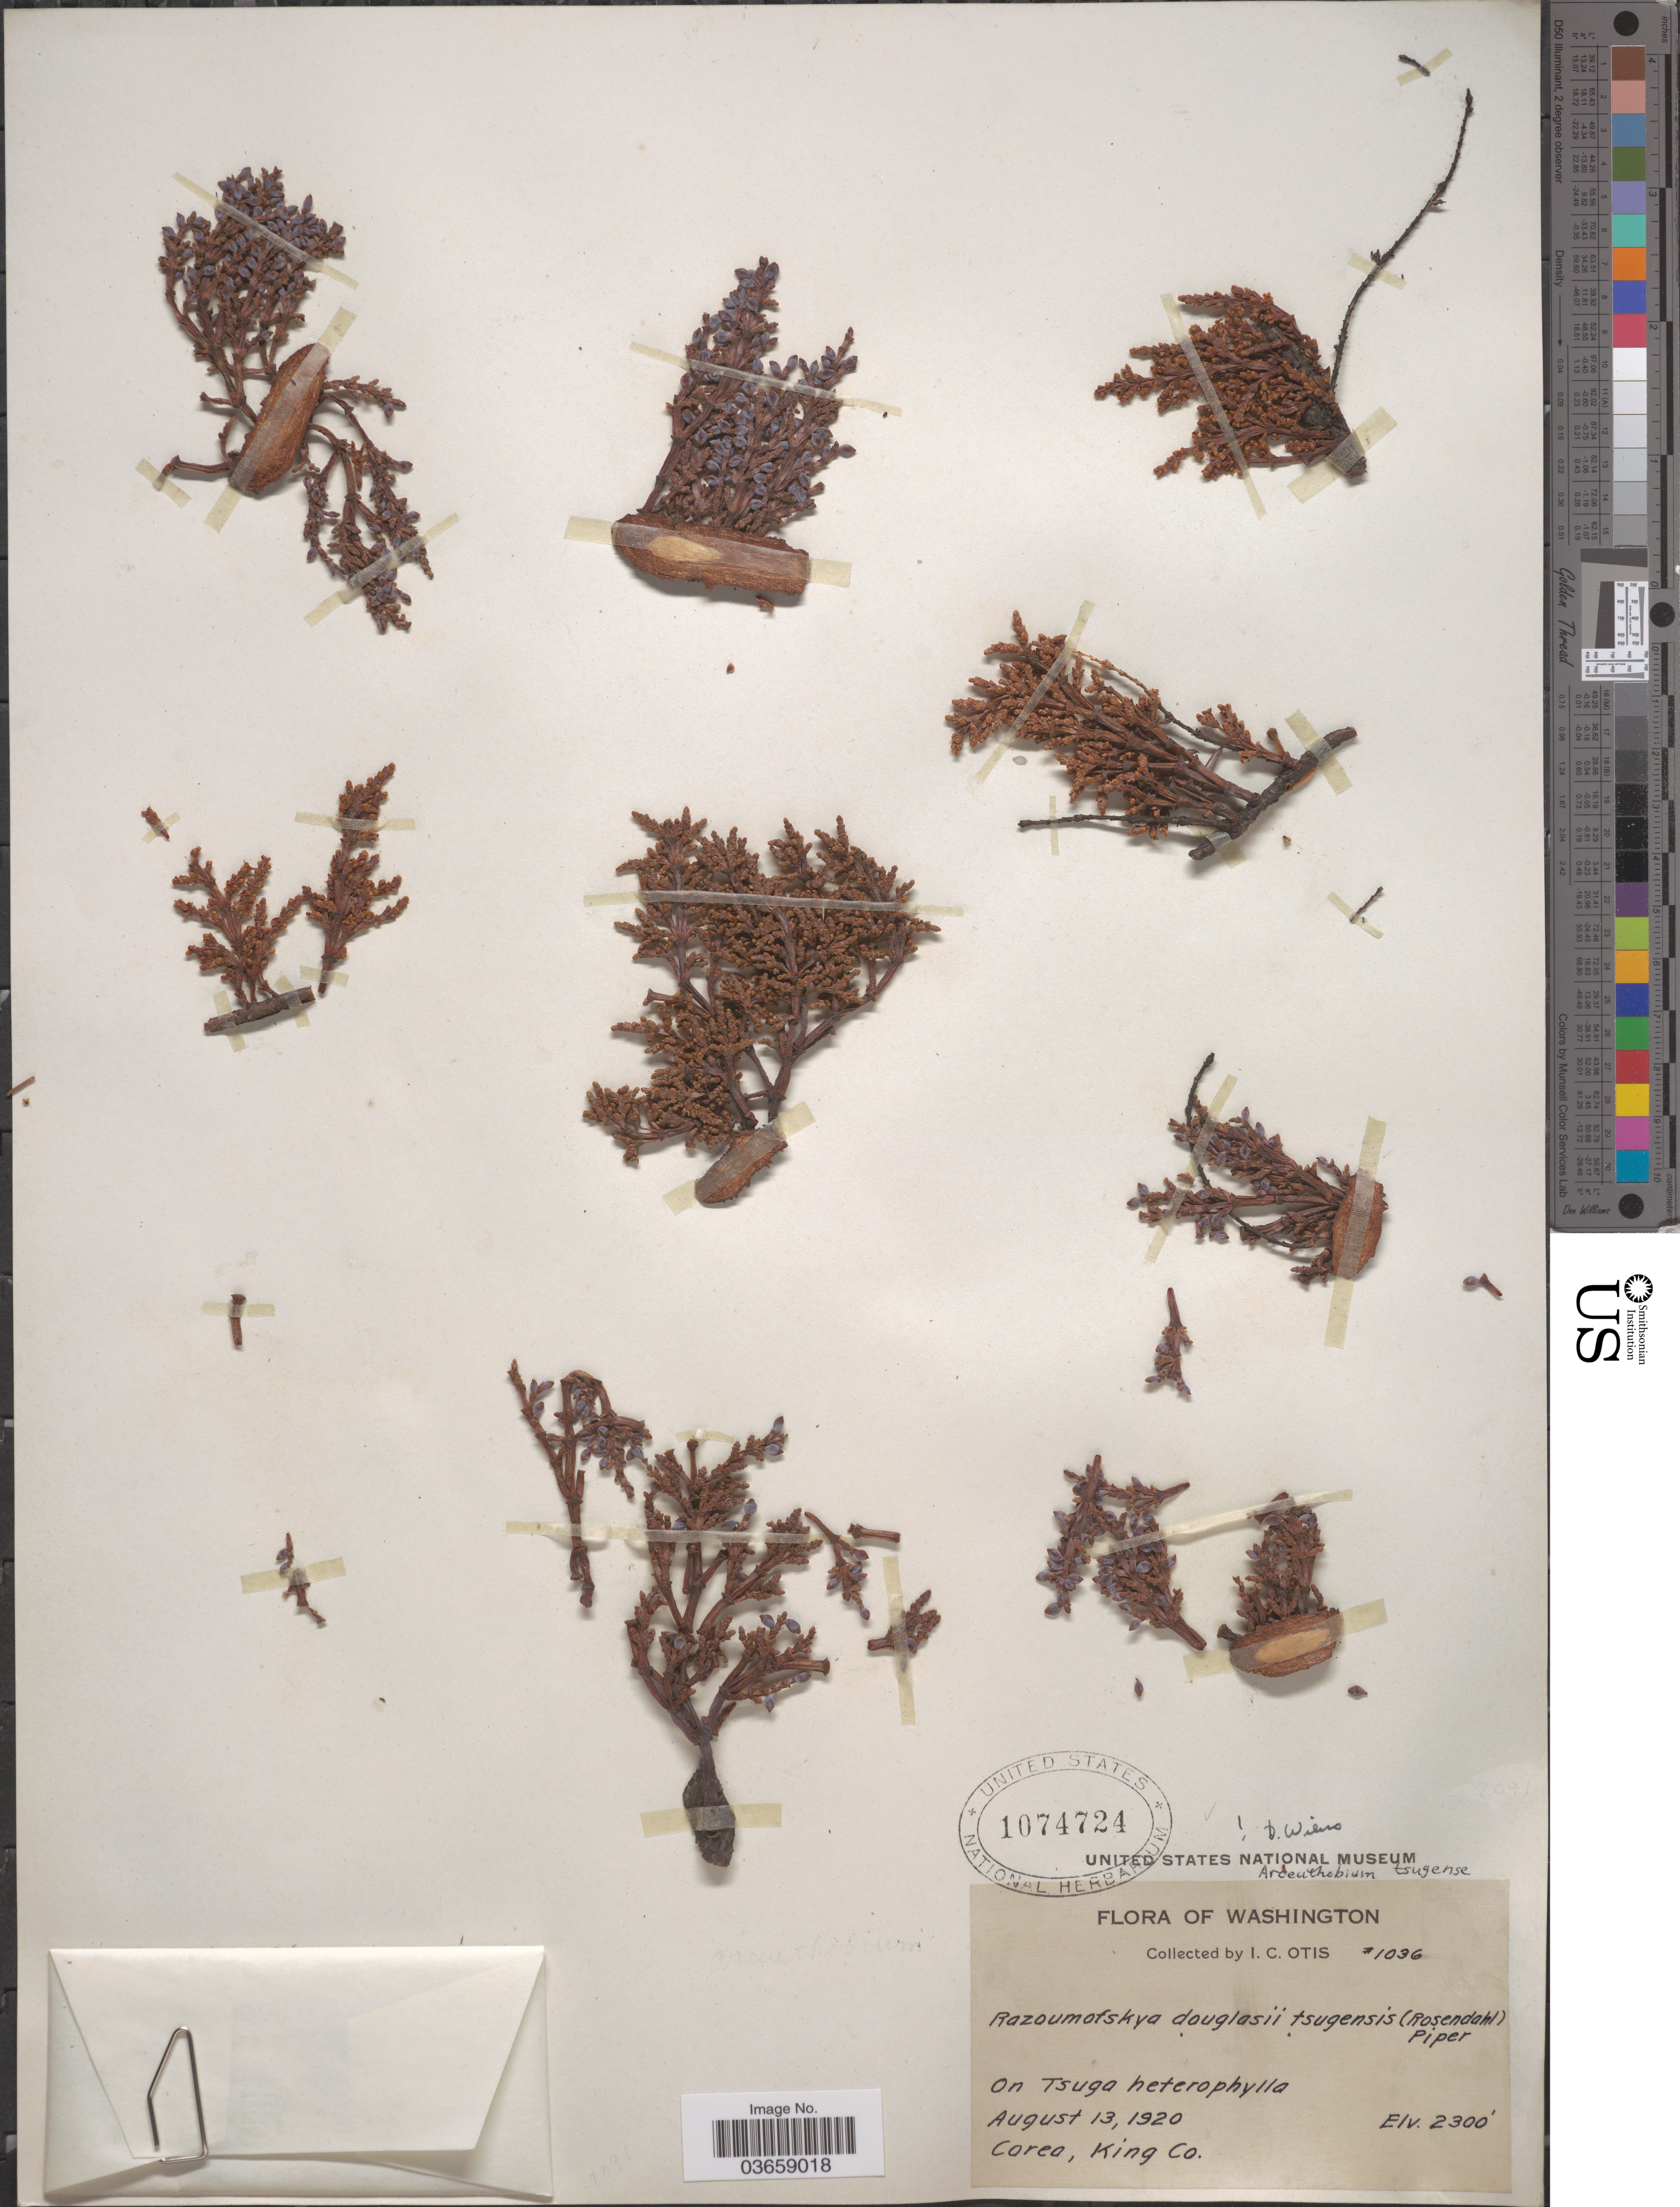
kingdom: Plantae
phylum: Tracheophyta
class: Magnoliopsida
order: Santalales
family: Viscaceae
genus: Arceuthobium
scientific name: Arceuthobium tsugense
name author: (Rosend.) G.N. Jones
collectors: I. C. Otis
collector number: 1036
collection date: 1920-08-13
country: United States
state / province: Washington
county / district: King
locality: Carea, King Co.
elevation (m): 701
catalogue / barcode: US 1074724